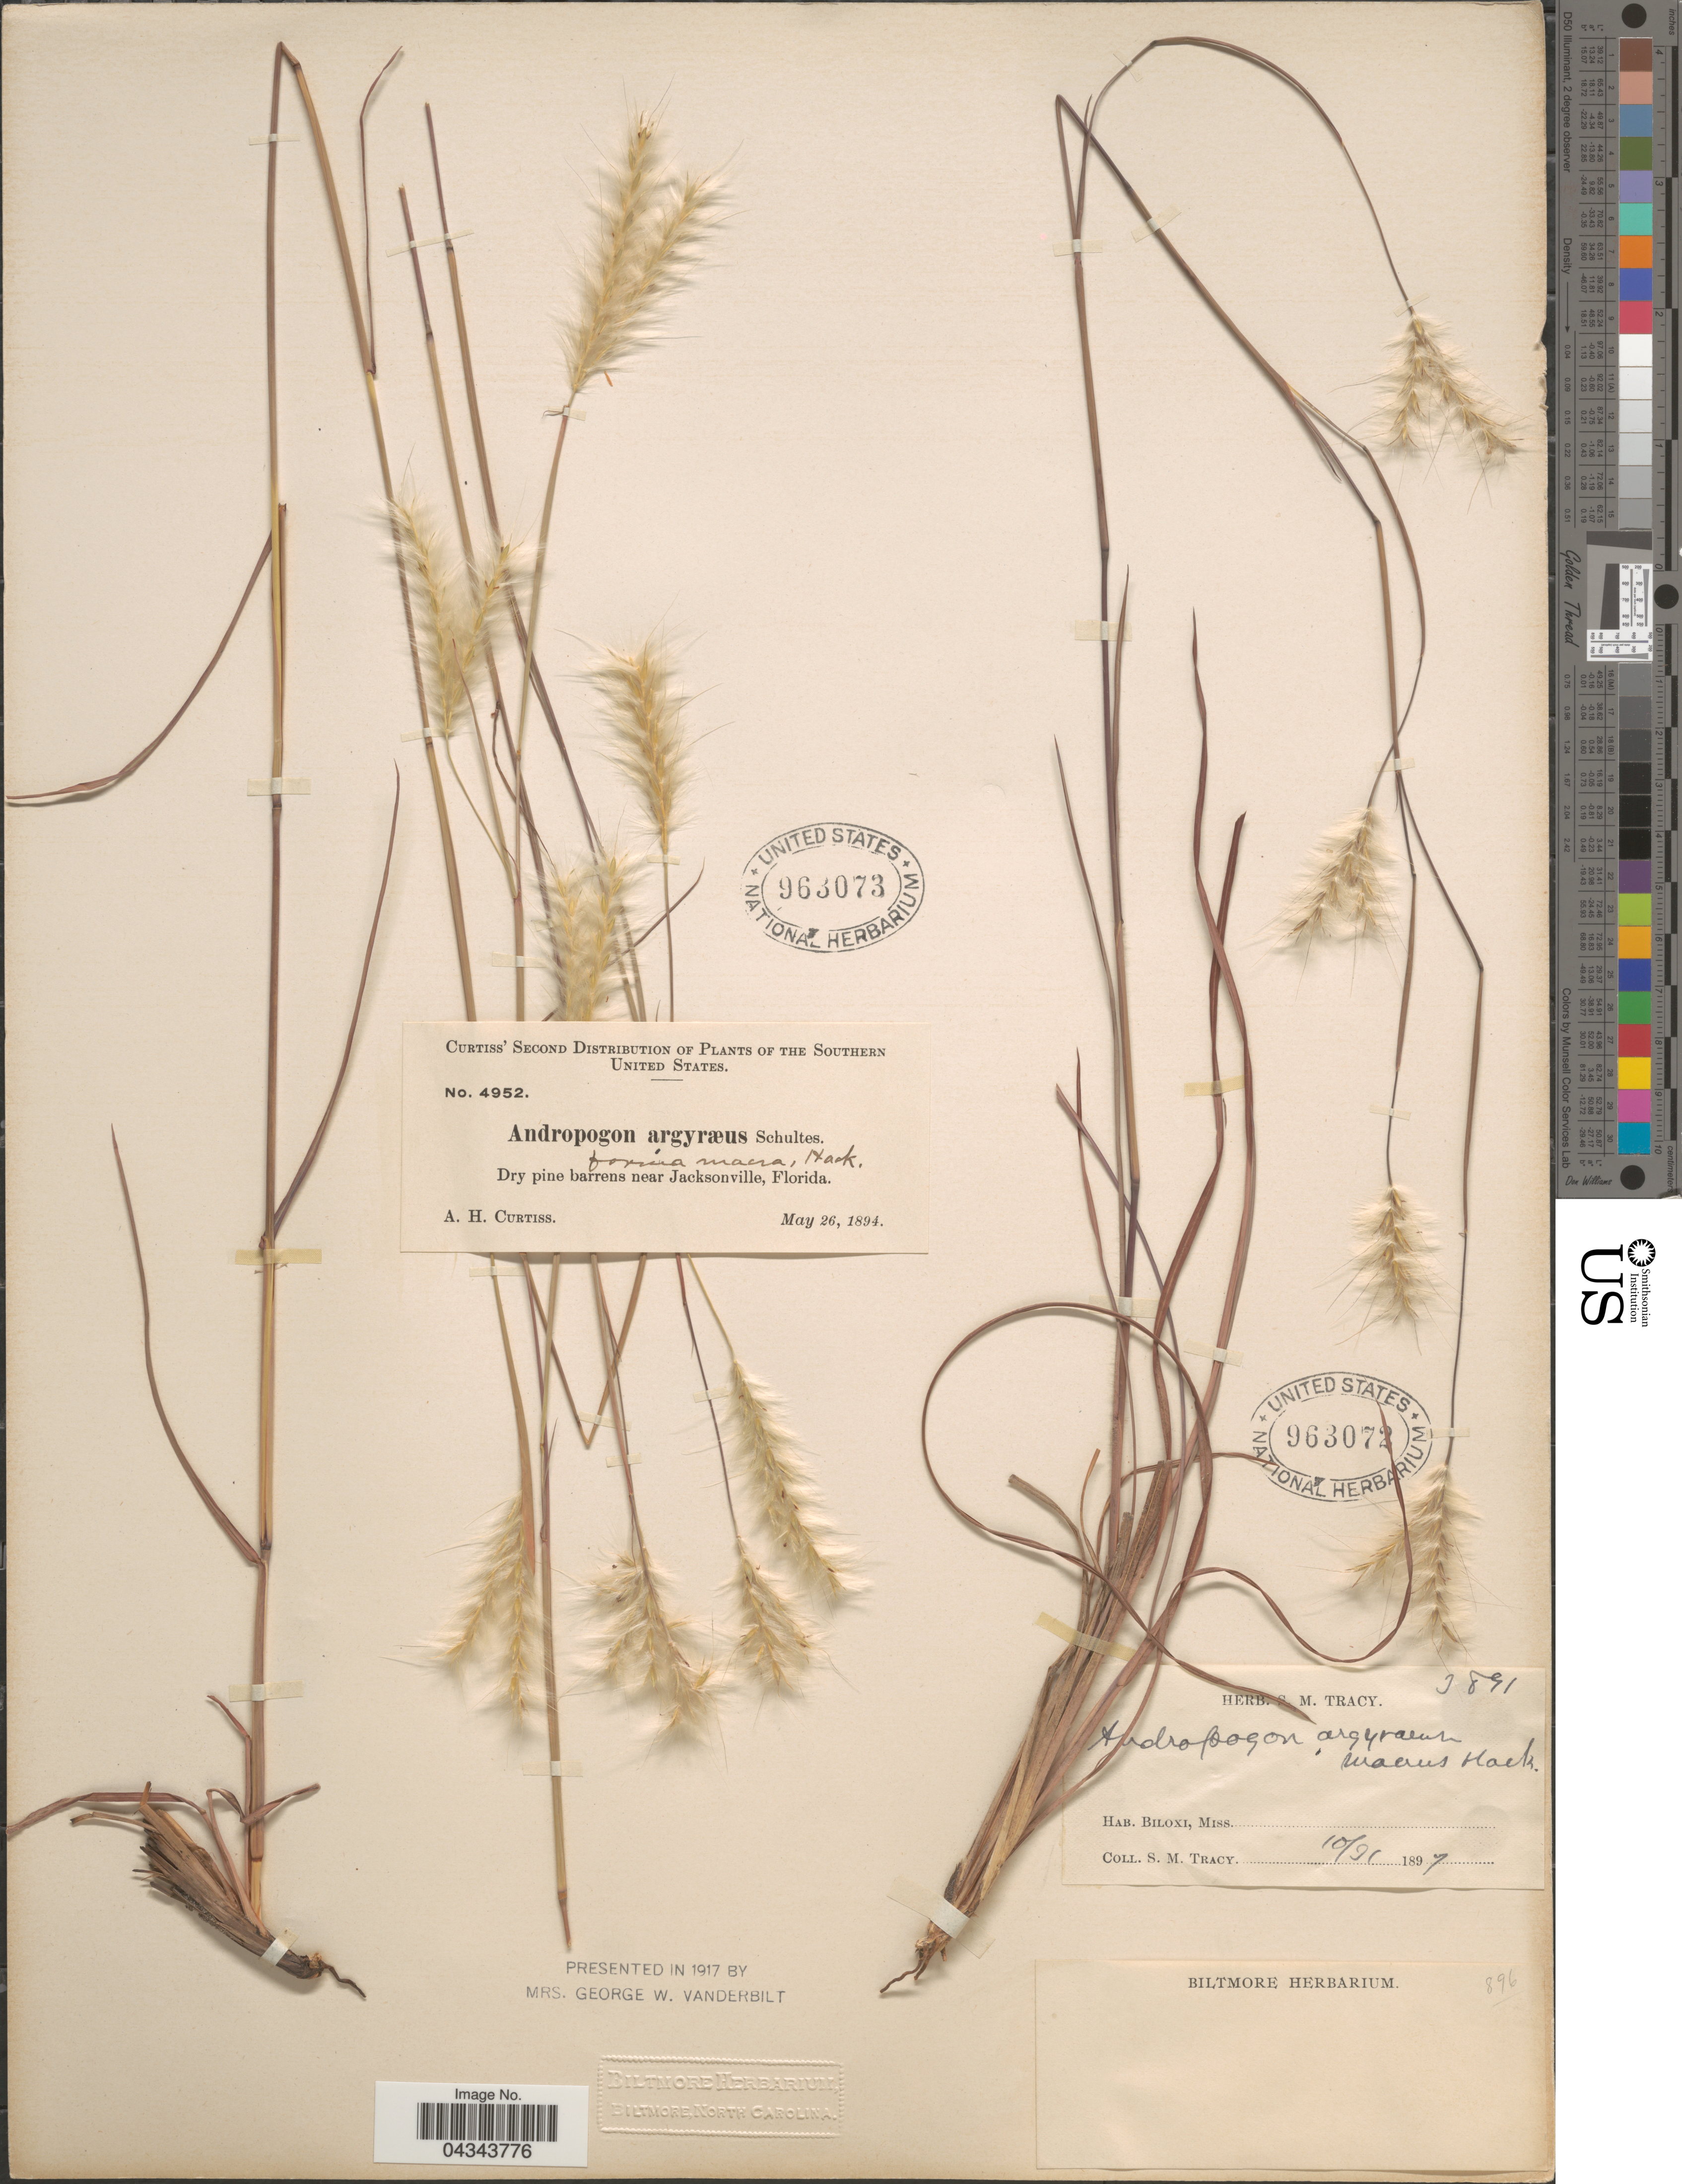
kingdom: Plantae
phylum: Tracheophyta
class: Liliopsida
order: Poales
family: Poaceae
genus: Andropogon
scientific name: Andropogon ternarius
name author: Michx.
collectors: S. M. Tracy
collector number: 3891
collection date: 1897-10-31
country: United States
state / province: Mississippi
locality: Biloxi.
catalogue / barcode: US 963072-2